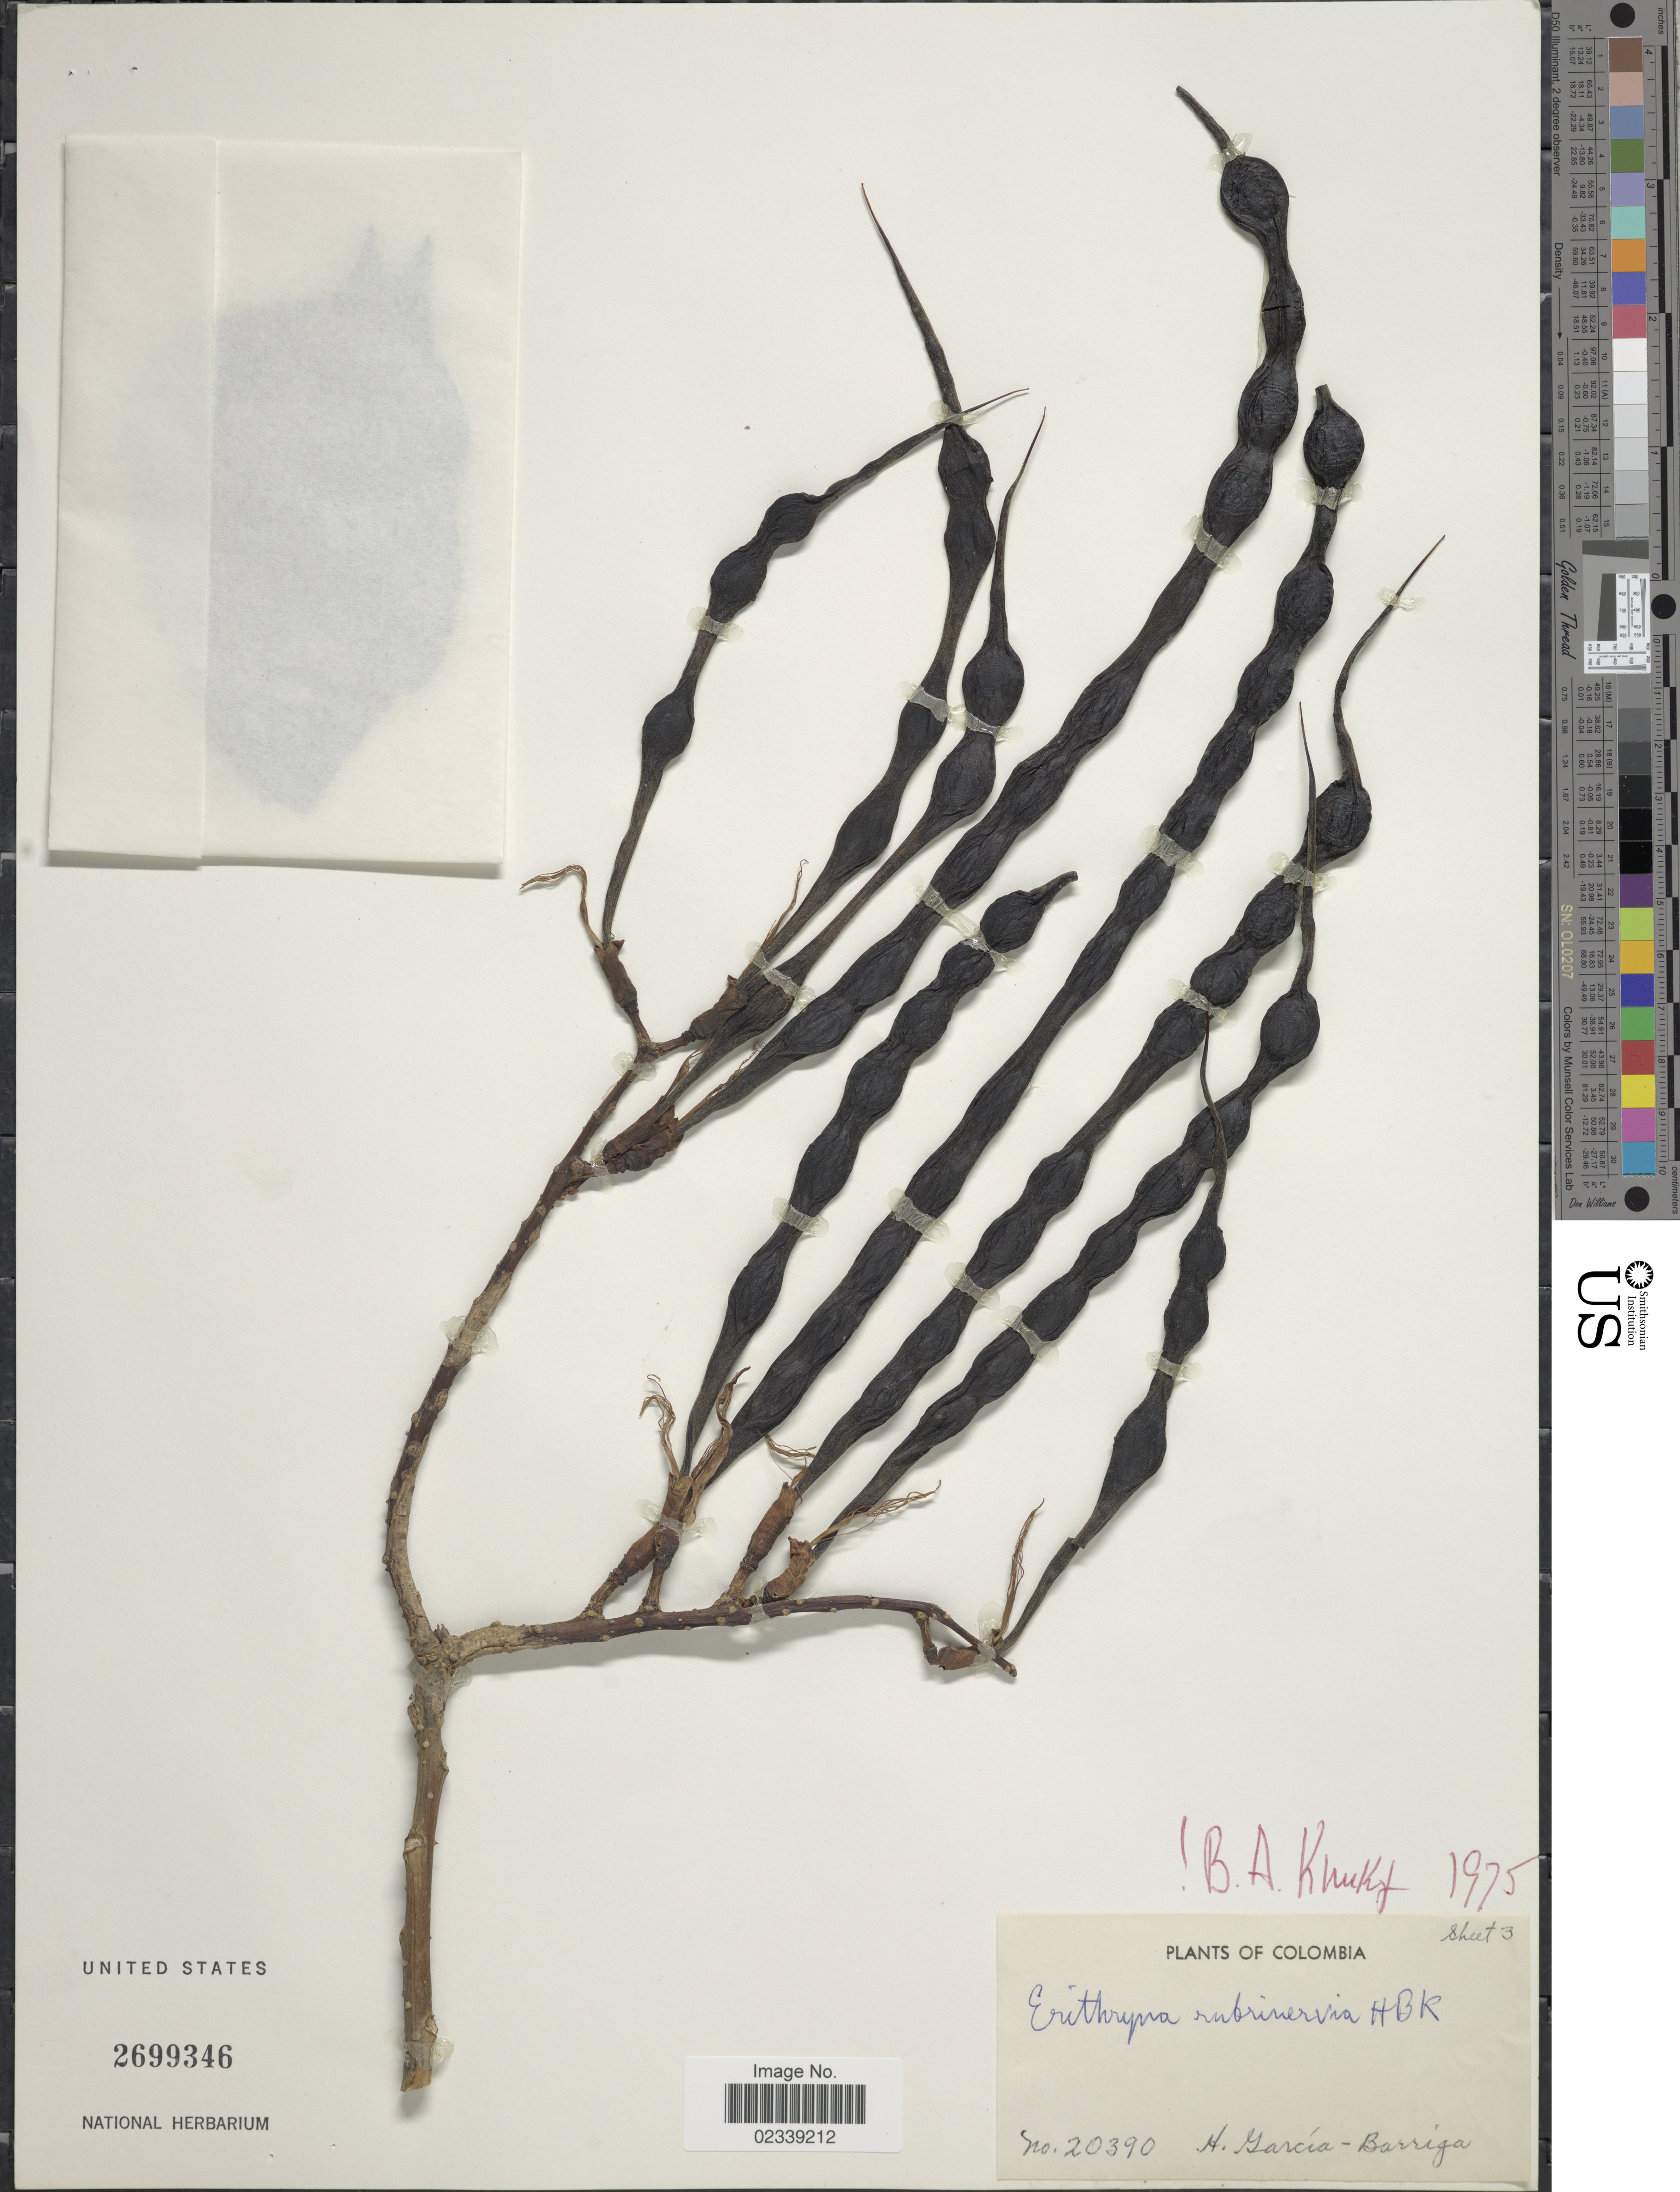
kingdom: Plantae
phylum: Tracheophyta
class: Magnoliopsida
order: Fabales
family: Fabaceae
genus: Erythrina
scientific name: Erythrina rubrinervia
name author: Kunth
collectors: H. García Barriga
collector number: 20390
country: Colombia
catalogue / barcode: US 2699346